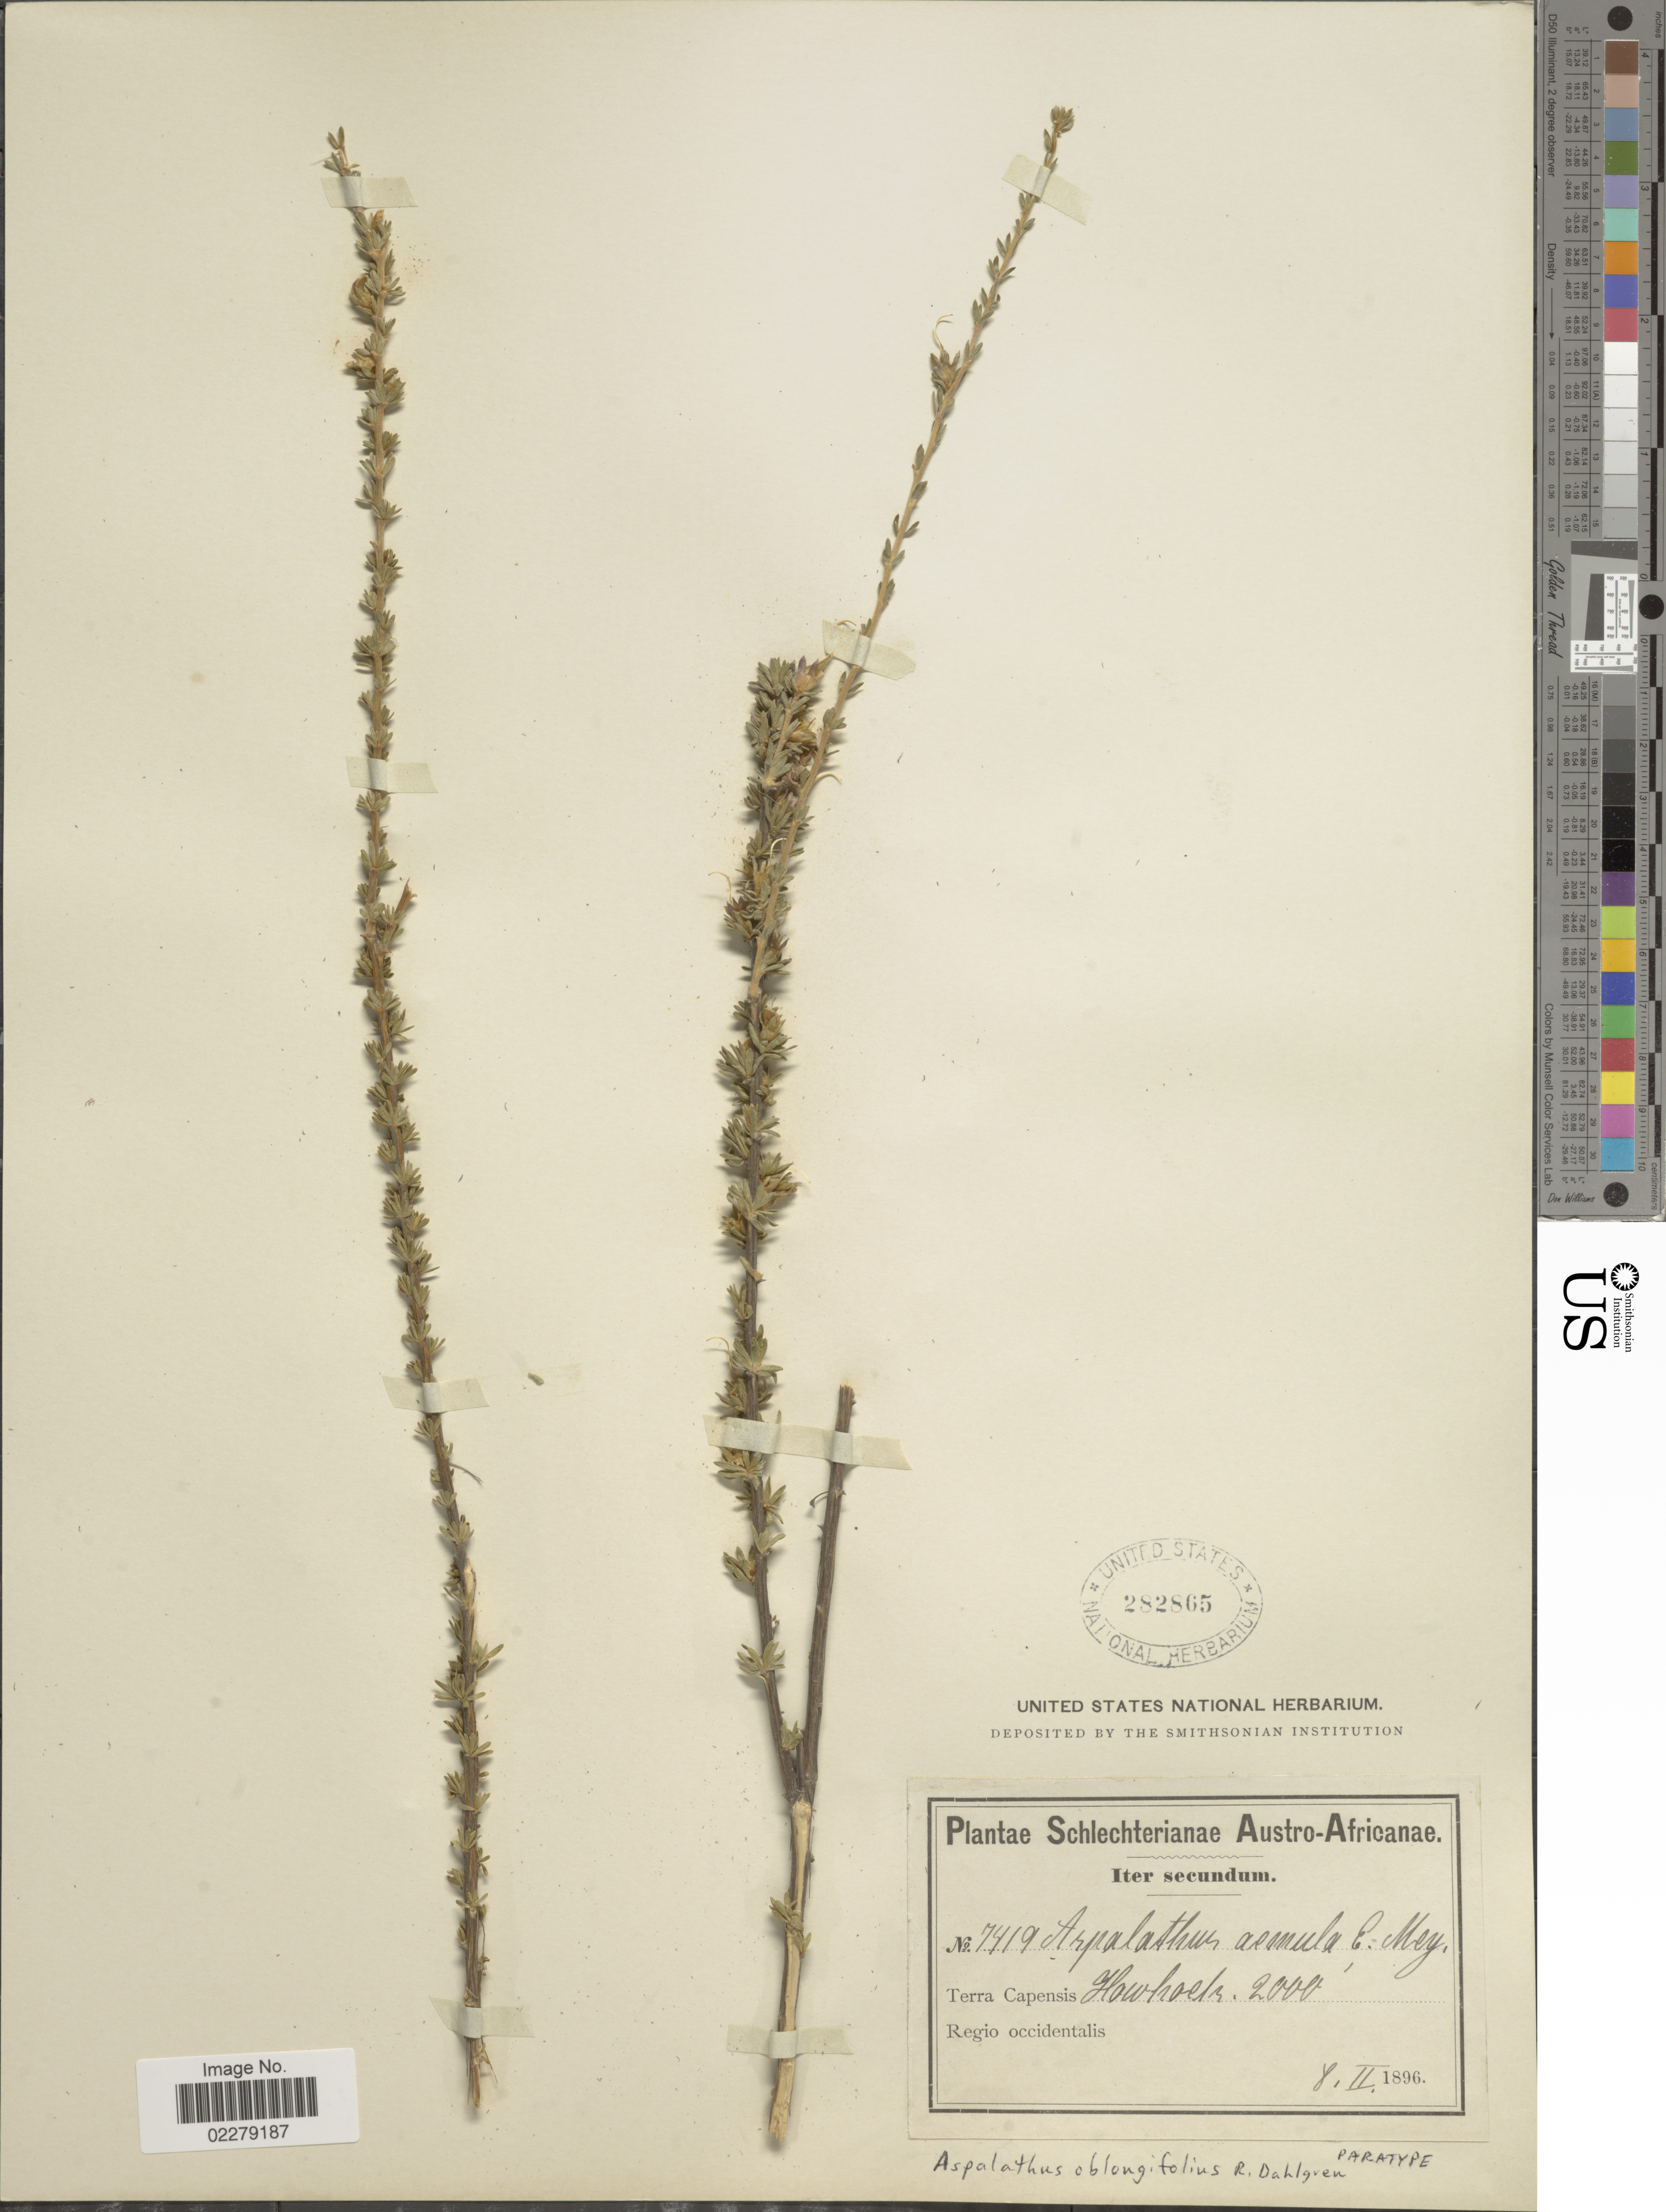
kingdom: Plantae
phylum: Tracheophyta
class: Magnoliopsida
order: Fabales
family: Fabaceae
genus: Aspalathus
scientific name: Aspalathus oblongifolia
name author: R. Dahlgren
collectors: Schlechter, --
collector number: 7419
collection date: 1896-02-08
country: South Africa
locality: Austro- Africanae. Terra Capensis, Howhoek. Regio occidentalis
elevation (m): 610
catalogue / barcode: US 282865